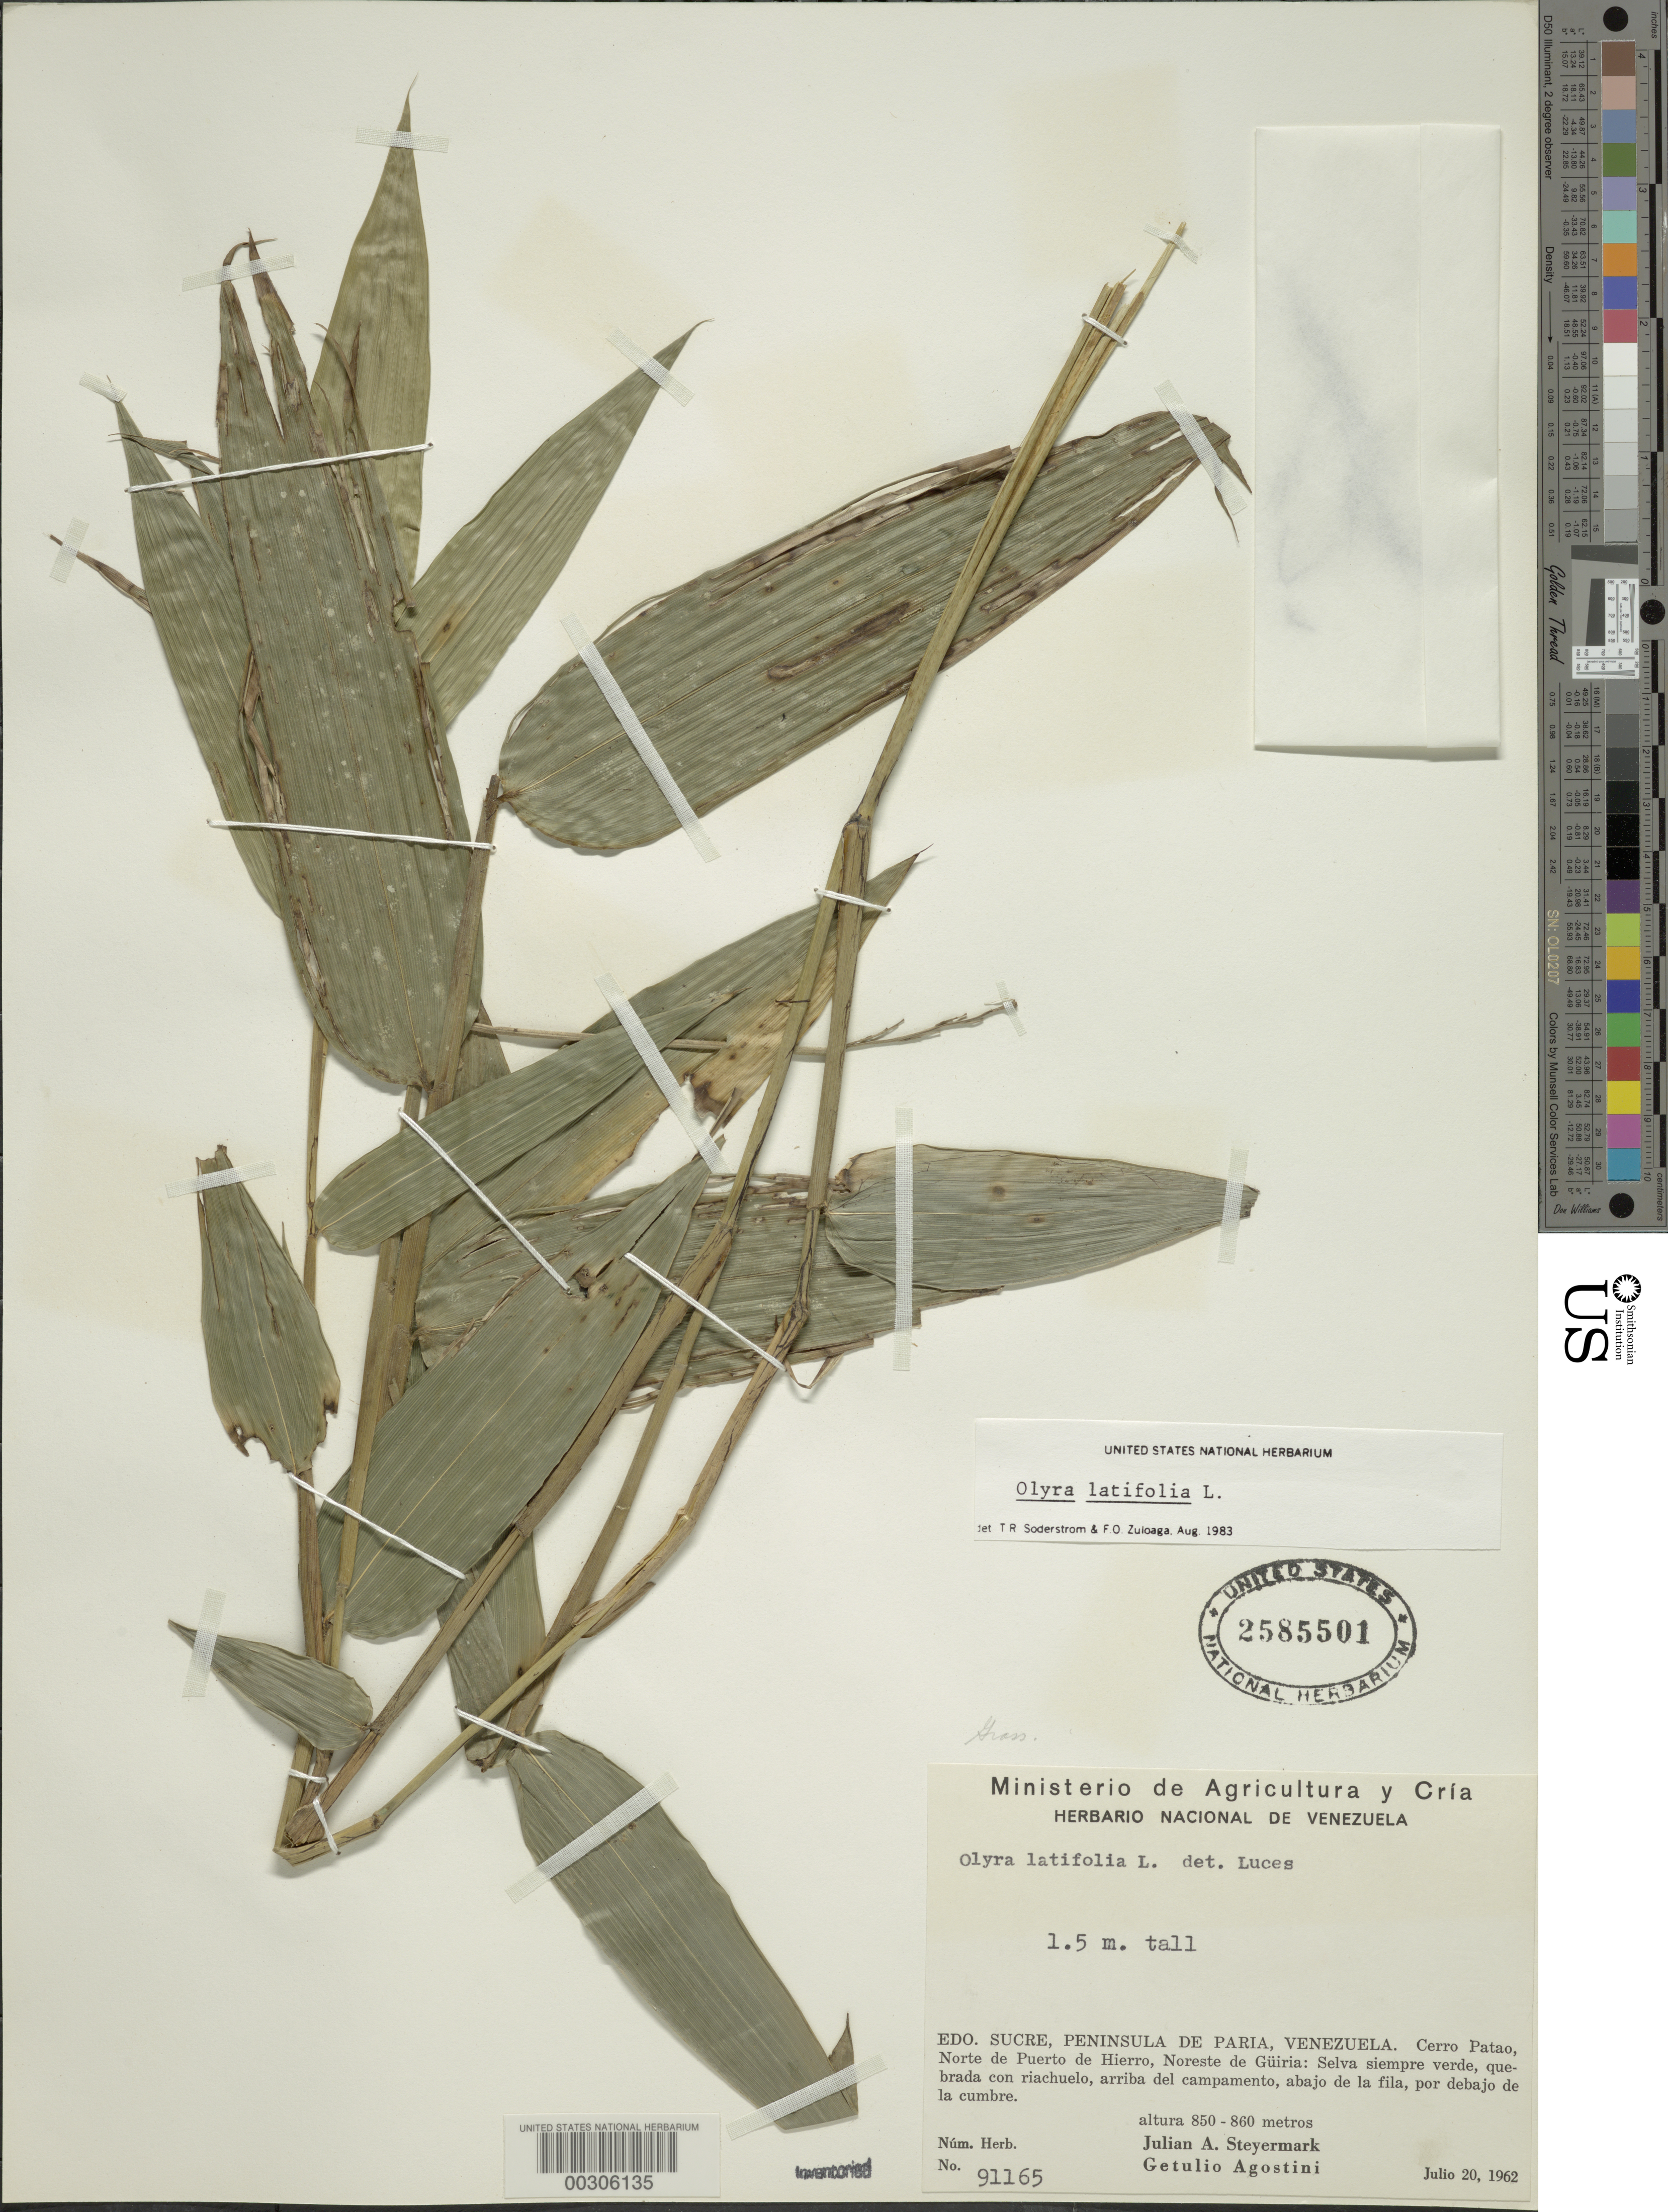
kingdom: Plantae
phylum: Tracheophyta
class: Liliopsida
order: Poales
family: Poaceae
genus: Olyra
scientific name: Olyra latifolia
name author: L.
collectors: J. Steyermark & G. Agostini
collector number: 91165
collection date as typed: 20 Jul 1962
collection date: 1962-07-20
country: Venezuela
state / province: Sucre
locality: Peninsula de paria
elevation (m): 850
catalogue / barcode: US 2585501